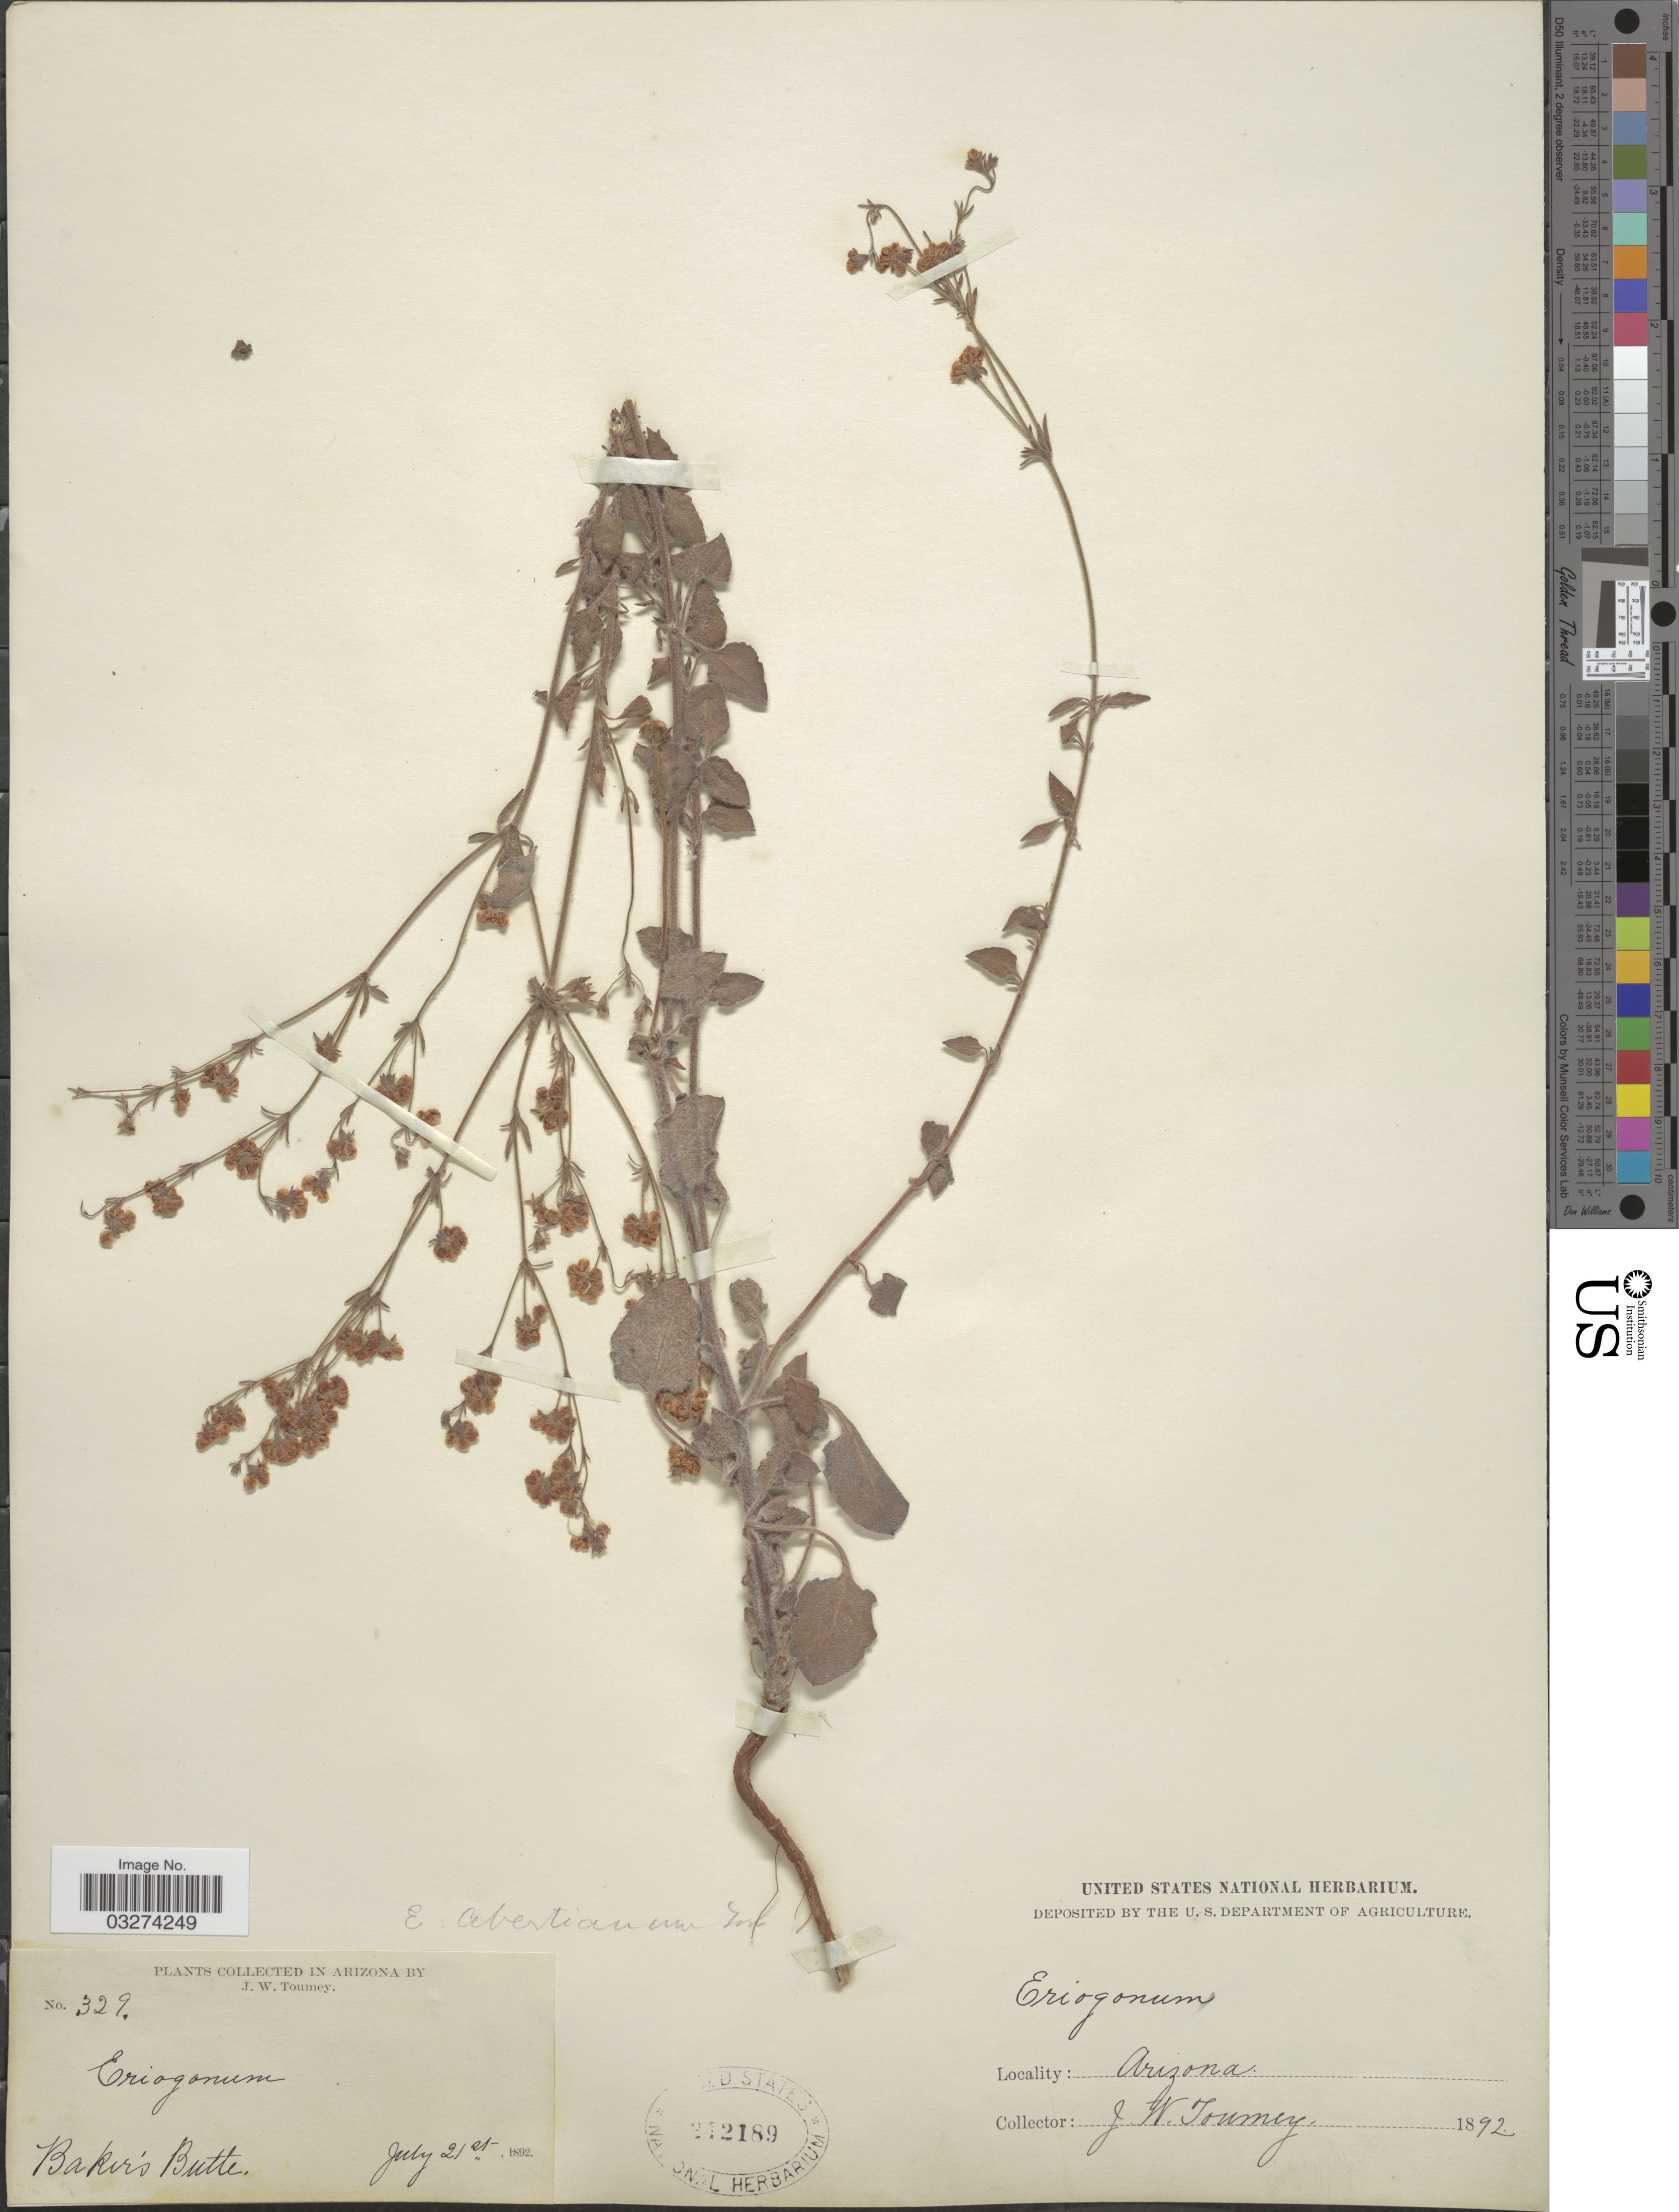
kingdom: Plantae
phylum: Tracheophyta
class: Magnoliopsida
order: Caryophyllales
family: Polygonaceae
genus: Eriogonum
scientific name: Eriogonum abertianum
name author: Torr.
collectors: J. W. Toumey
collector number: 329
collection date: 1892-07-21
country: United States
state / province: Arizona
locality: Baker's Butte.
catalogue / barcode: US 212189